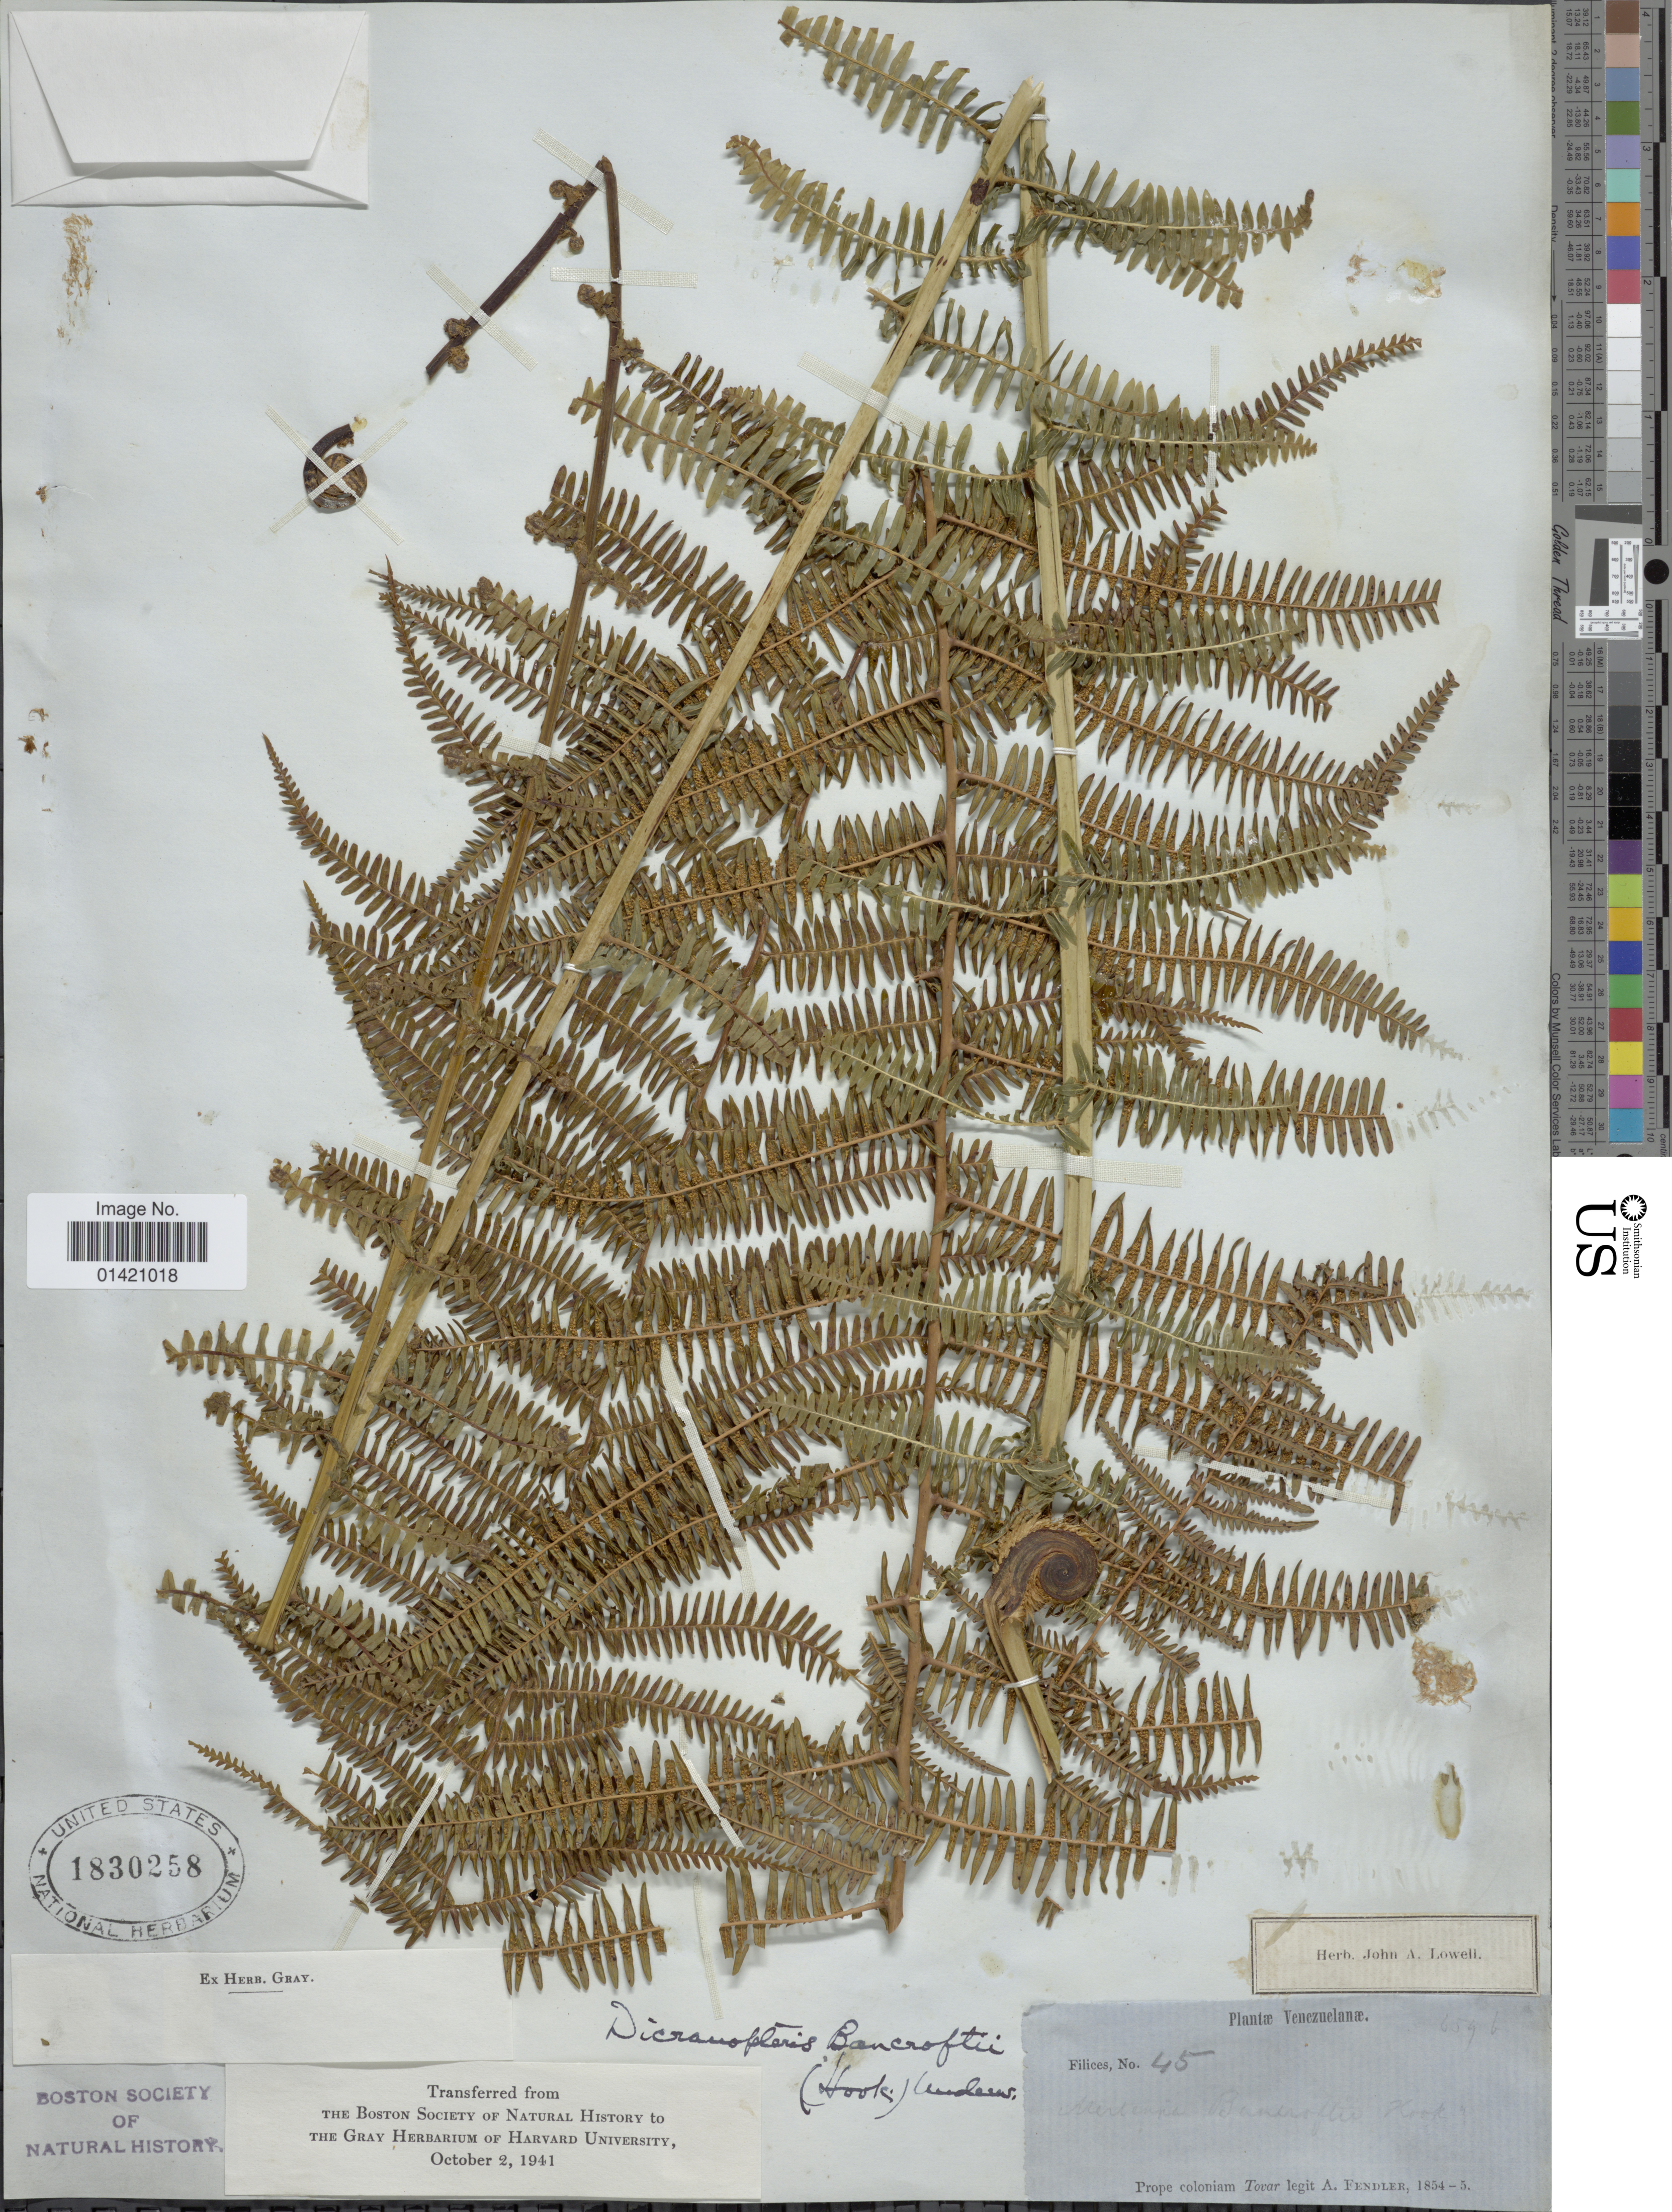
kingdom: Plantae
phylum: Tracheophyta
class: Polypodiopsida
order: Gleicheniales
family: Gleicheniaceae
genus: Diplopterygium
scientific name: Diplopterygium bancroftii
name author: (Hook.) A.R. Sm.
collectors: A. Fendler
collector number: Filices 45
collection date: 1854/1855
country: Venezuela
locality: Prope coloniam Tovar.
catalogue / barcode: US 1830258